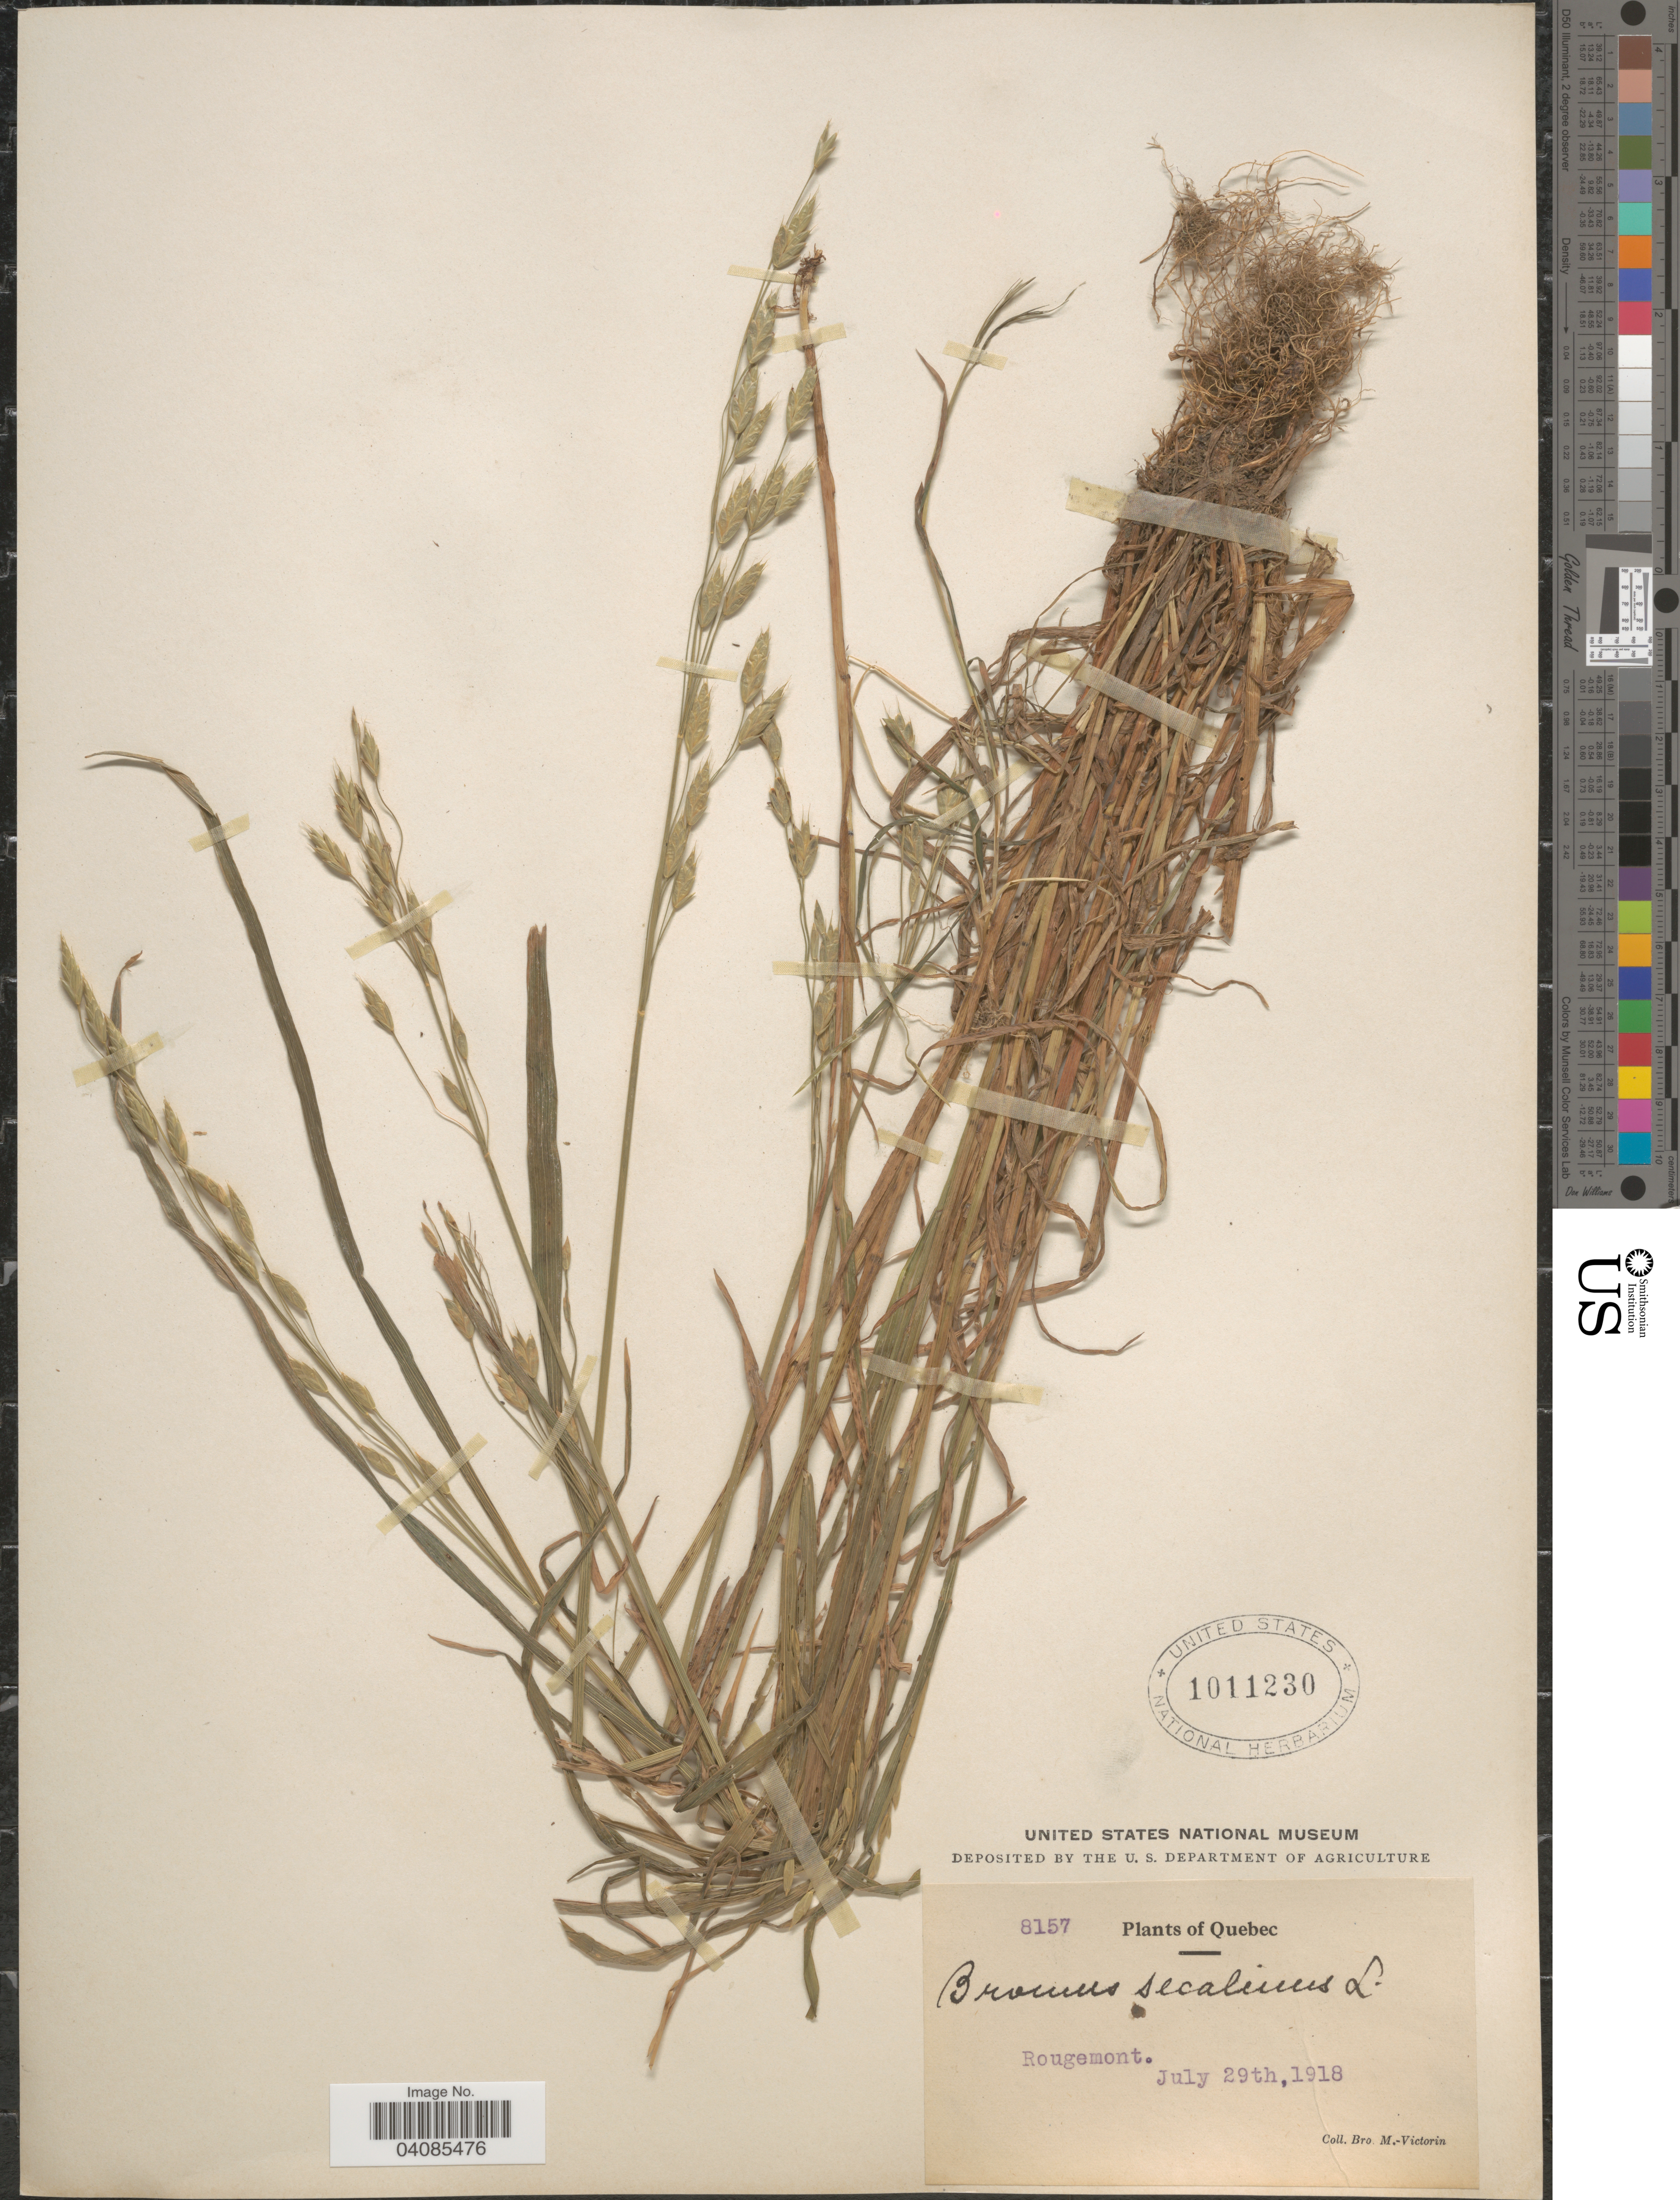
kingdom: Plantae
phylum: Tracheophyta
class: Liliopsida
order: Poales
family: Poaceae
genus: Bromus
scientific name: Bromus secalinus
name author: L.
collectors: Fr. Marie-Victorin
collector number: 8157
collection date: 1918-07-29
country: Canada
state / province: Quebec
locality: Rougemont.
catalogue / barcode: US 1011230